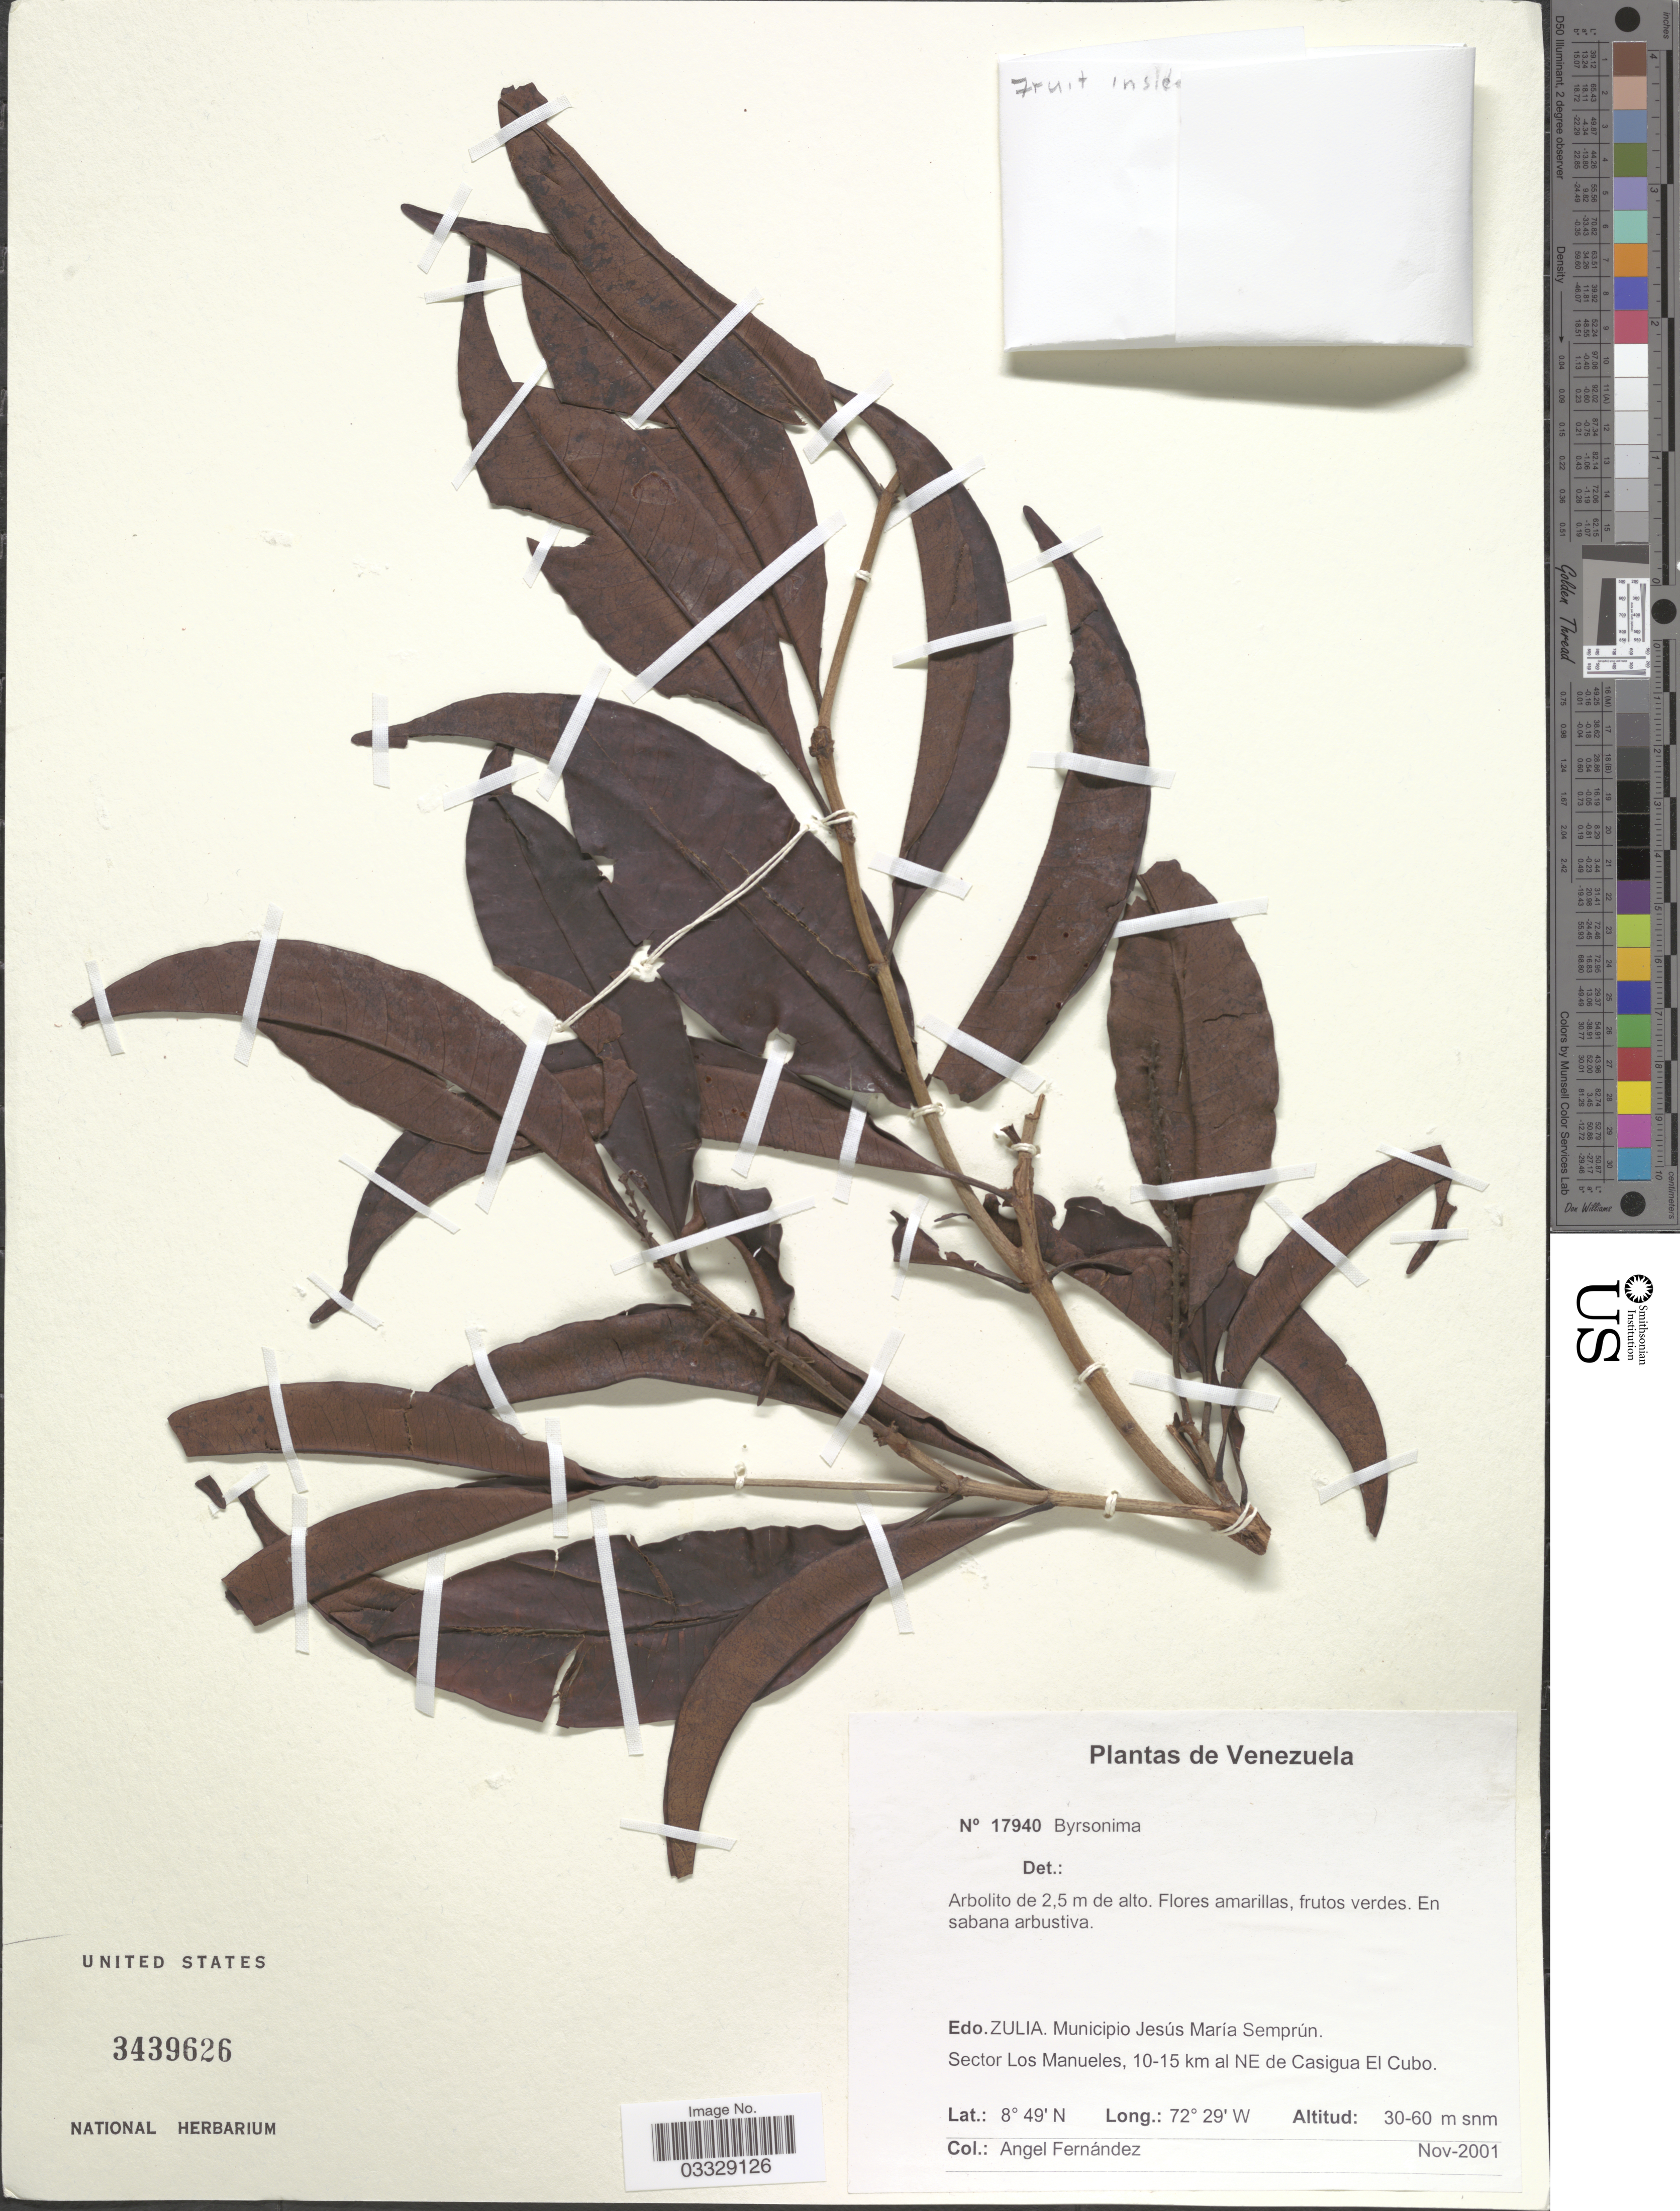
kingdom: Plantae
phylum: Tracheophyta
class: Magnoliopsida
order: Malpighiales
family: Malpighiaceae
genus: Byrsonima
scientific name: Byrsonima sp.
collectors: Á. Fernández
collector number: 17940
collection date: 2001-11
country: Venezuela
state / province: Zulia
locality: Municipio Jesús María Semprún. Sector Los Manueles, 10-15 km al NE de Casigua El Cubo.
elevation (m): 30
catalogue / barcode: US 3439626